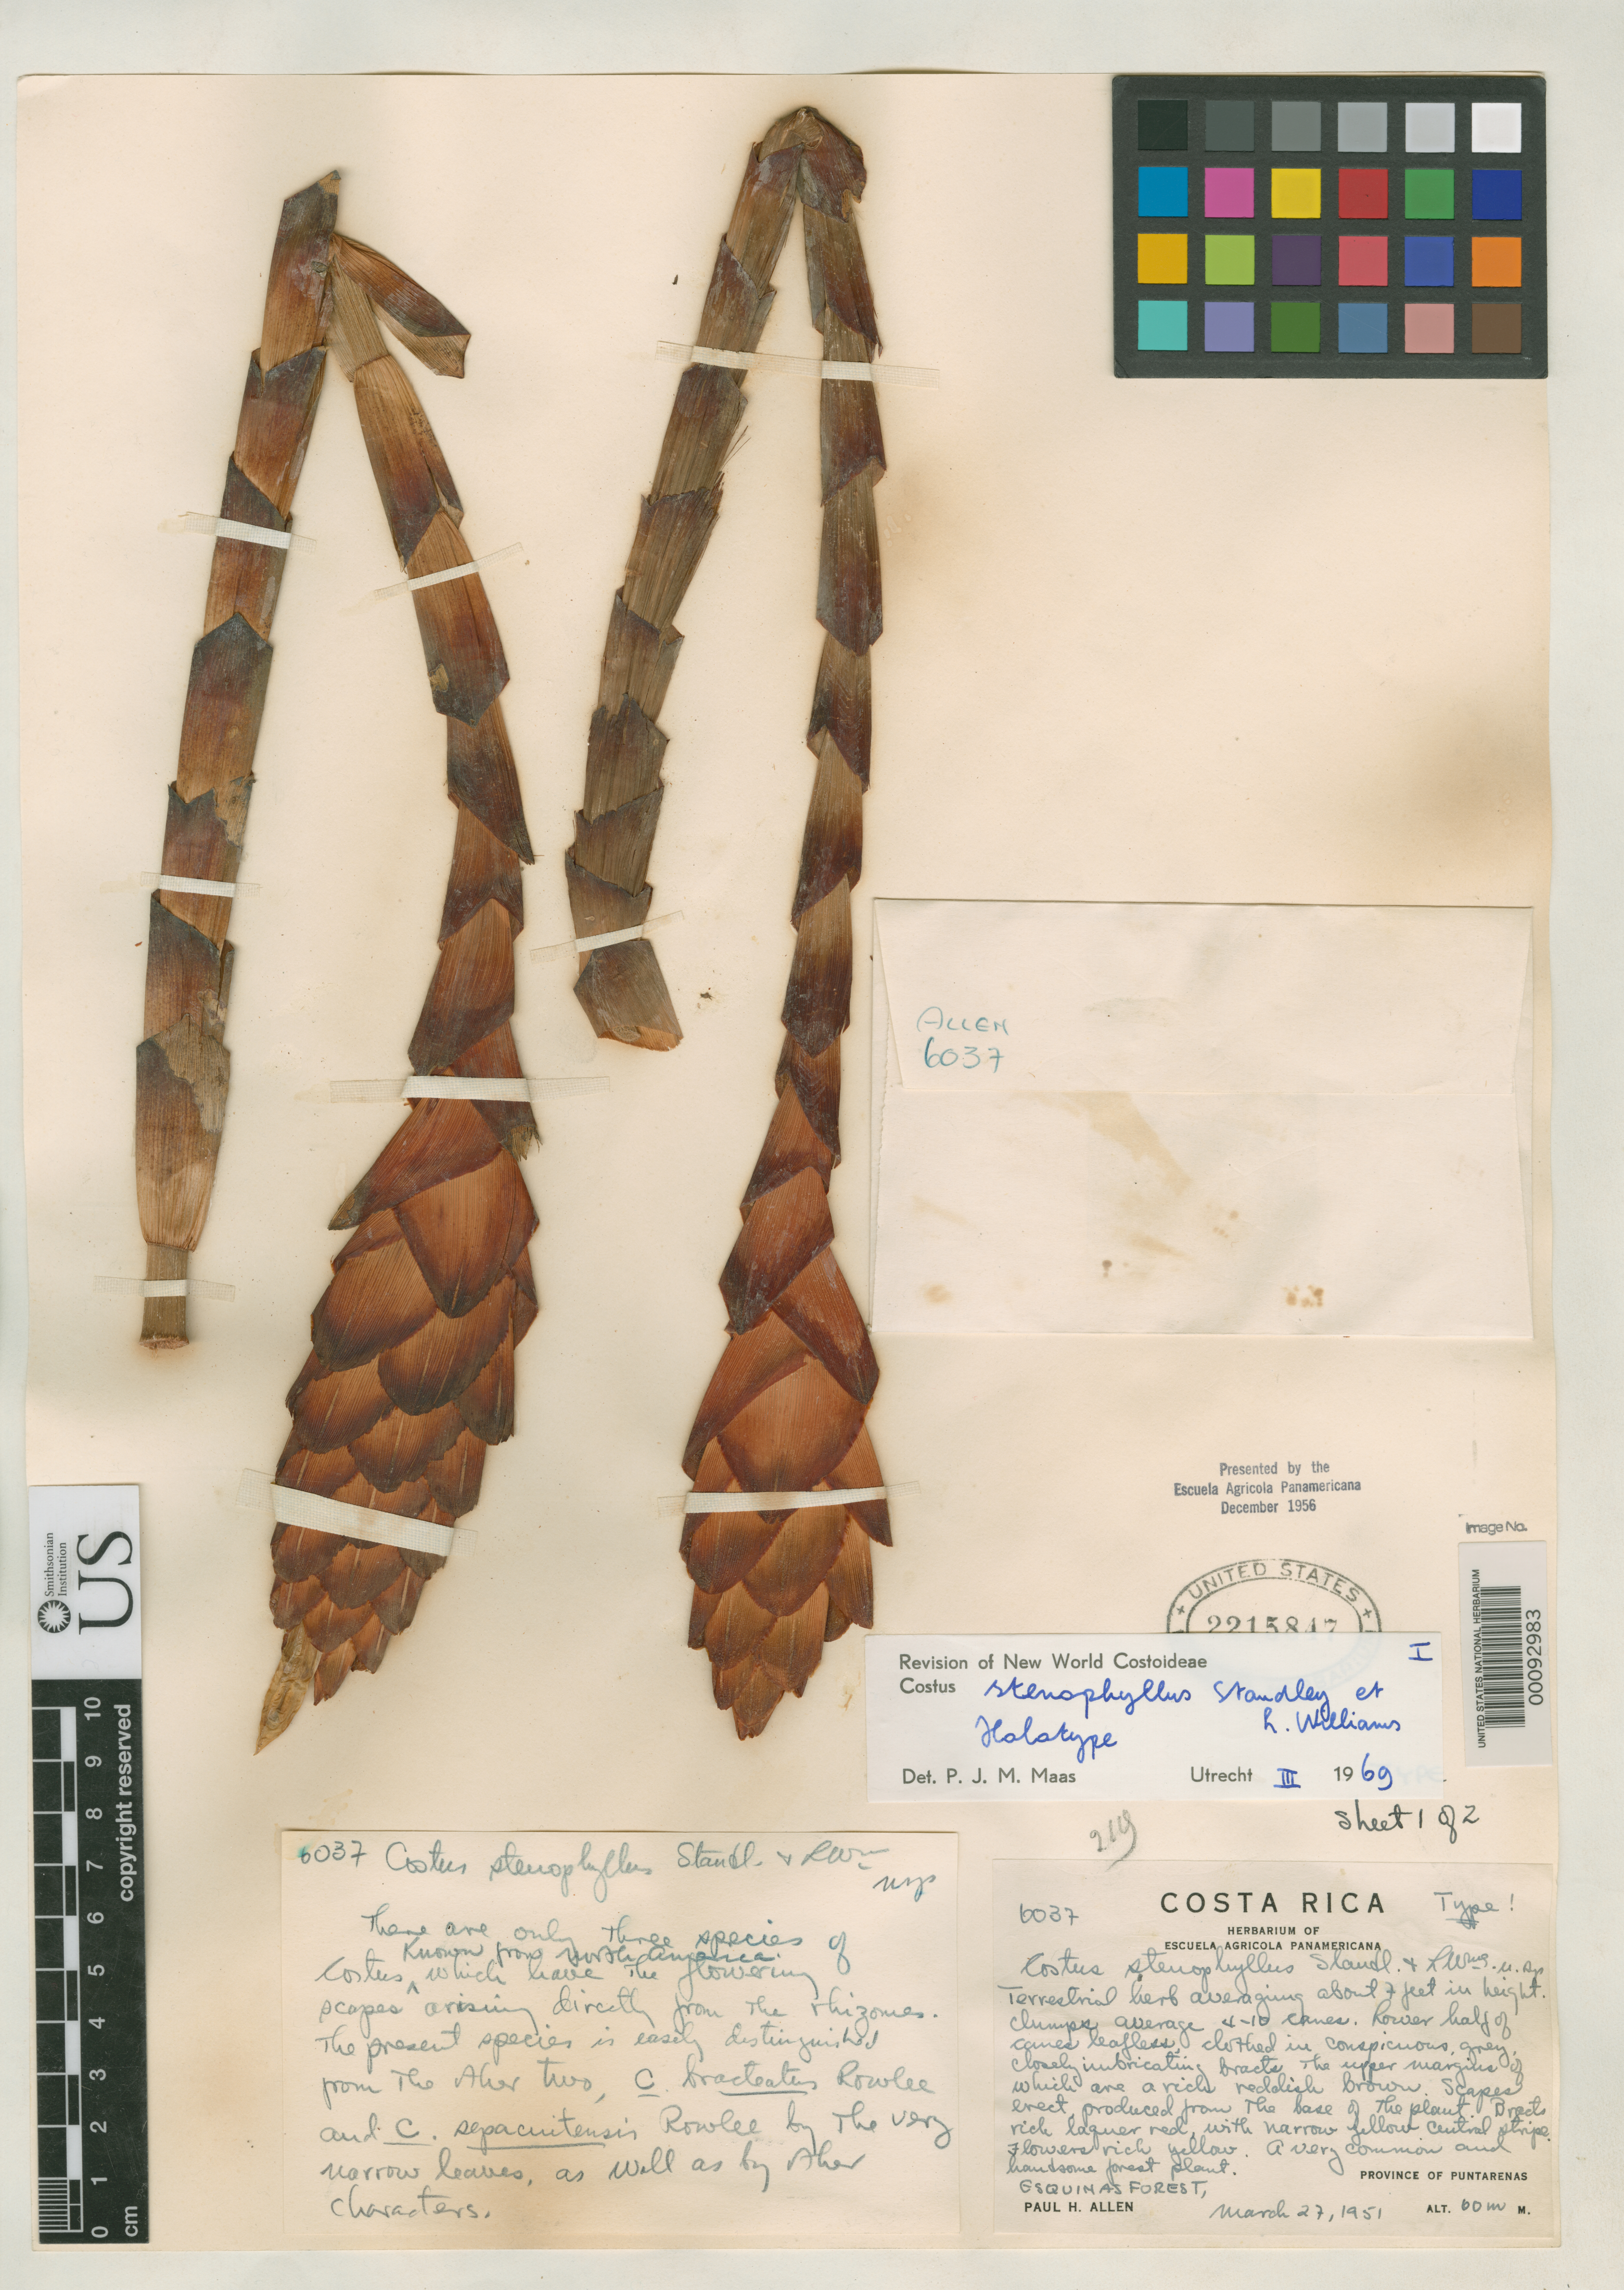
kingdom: Plantae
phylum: Tracheophyta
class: Liliopsida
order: Zingiberales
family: Costaceae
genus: Costus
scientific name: Costus stenophyllus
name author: Standl. & L.O. Williams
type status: Holotype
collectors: P. H. Allen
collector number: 6037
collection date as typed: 27 Mar 1951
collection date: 1951-03-27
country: Costa Rica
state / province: Puntarenas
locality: Esquinas forest.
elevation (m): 60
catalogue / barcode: US 2215847